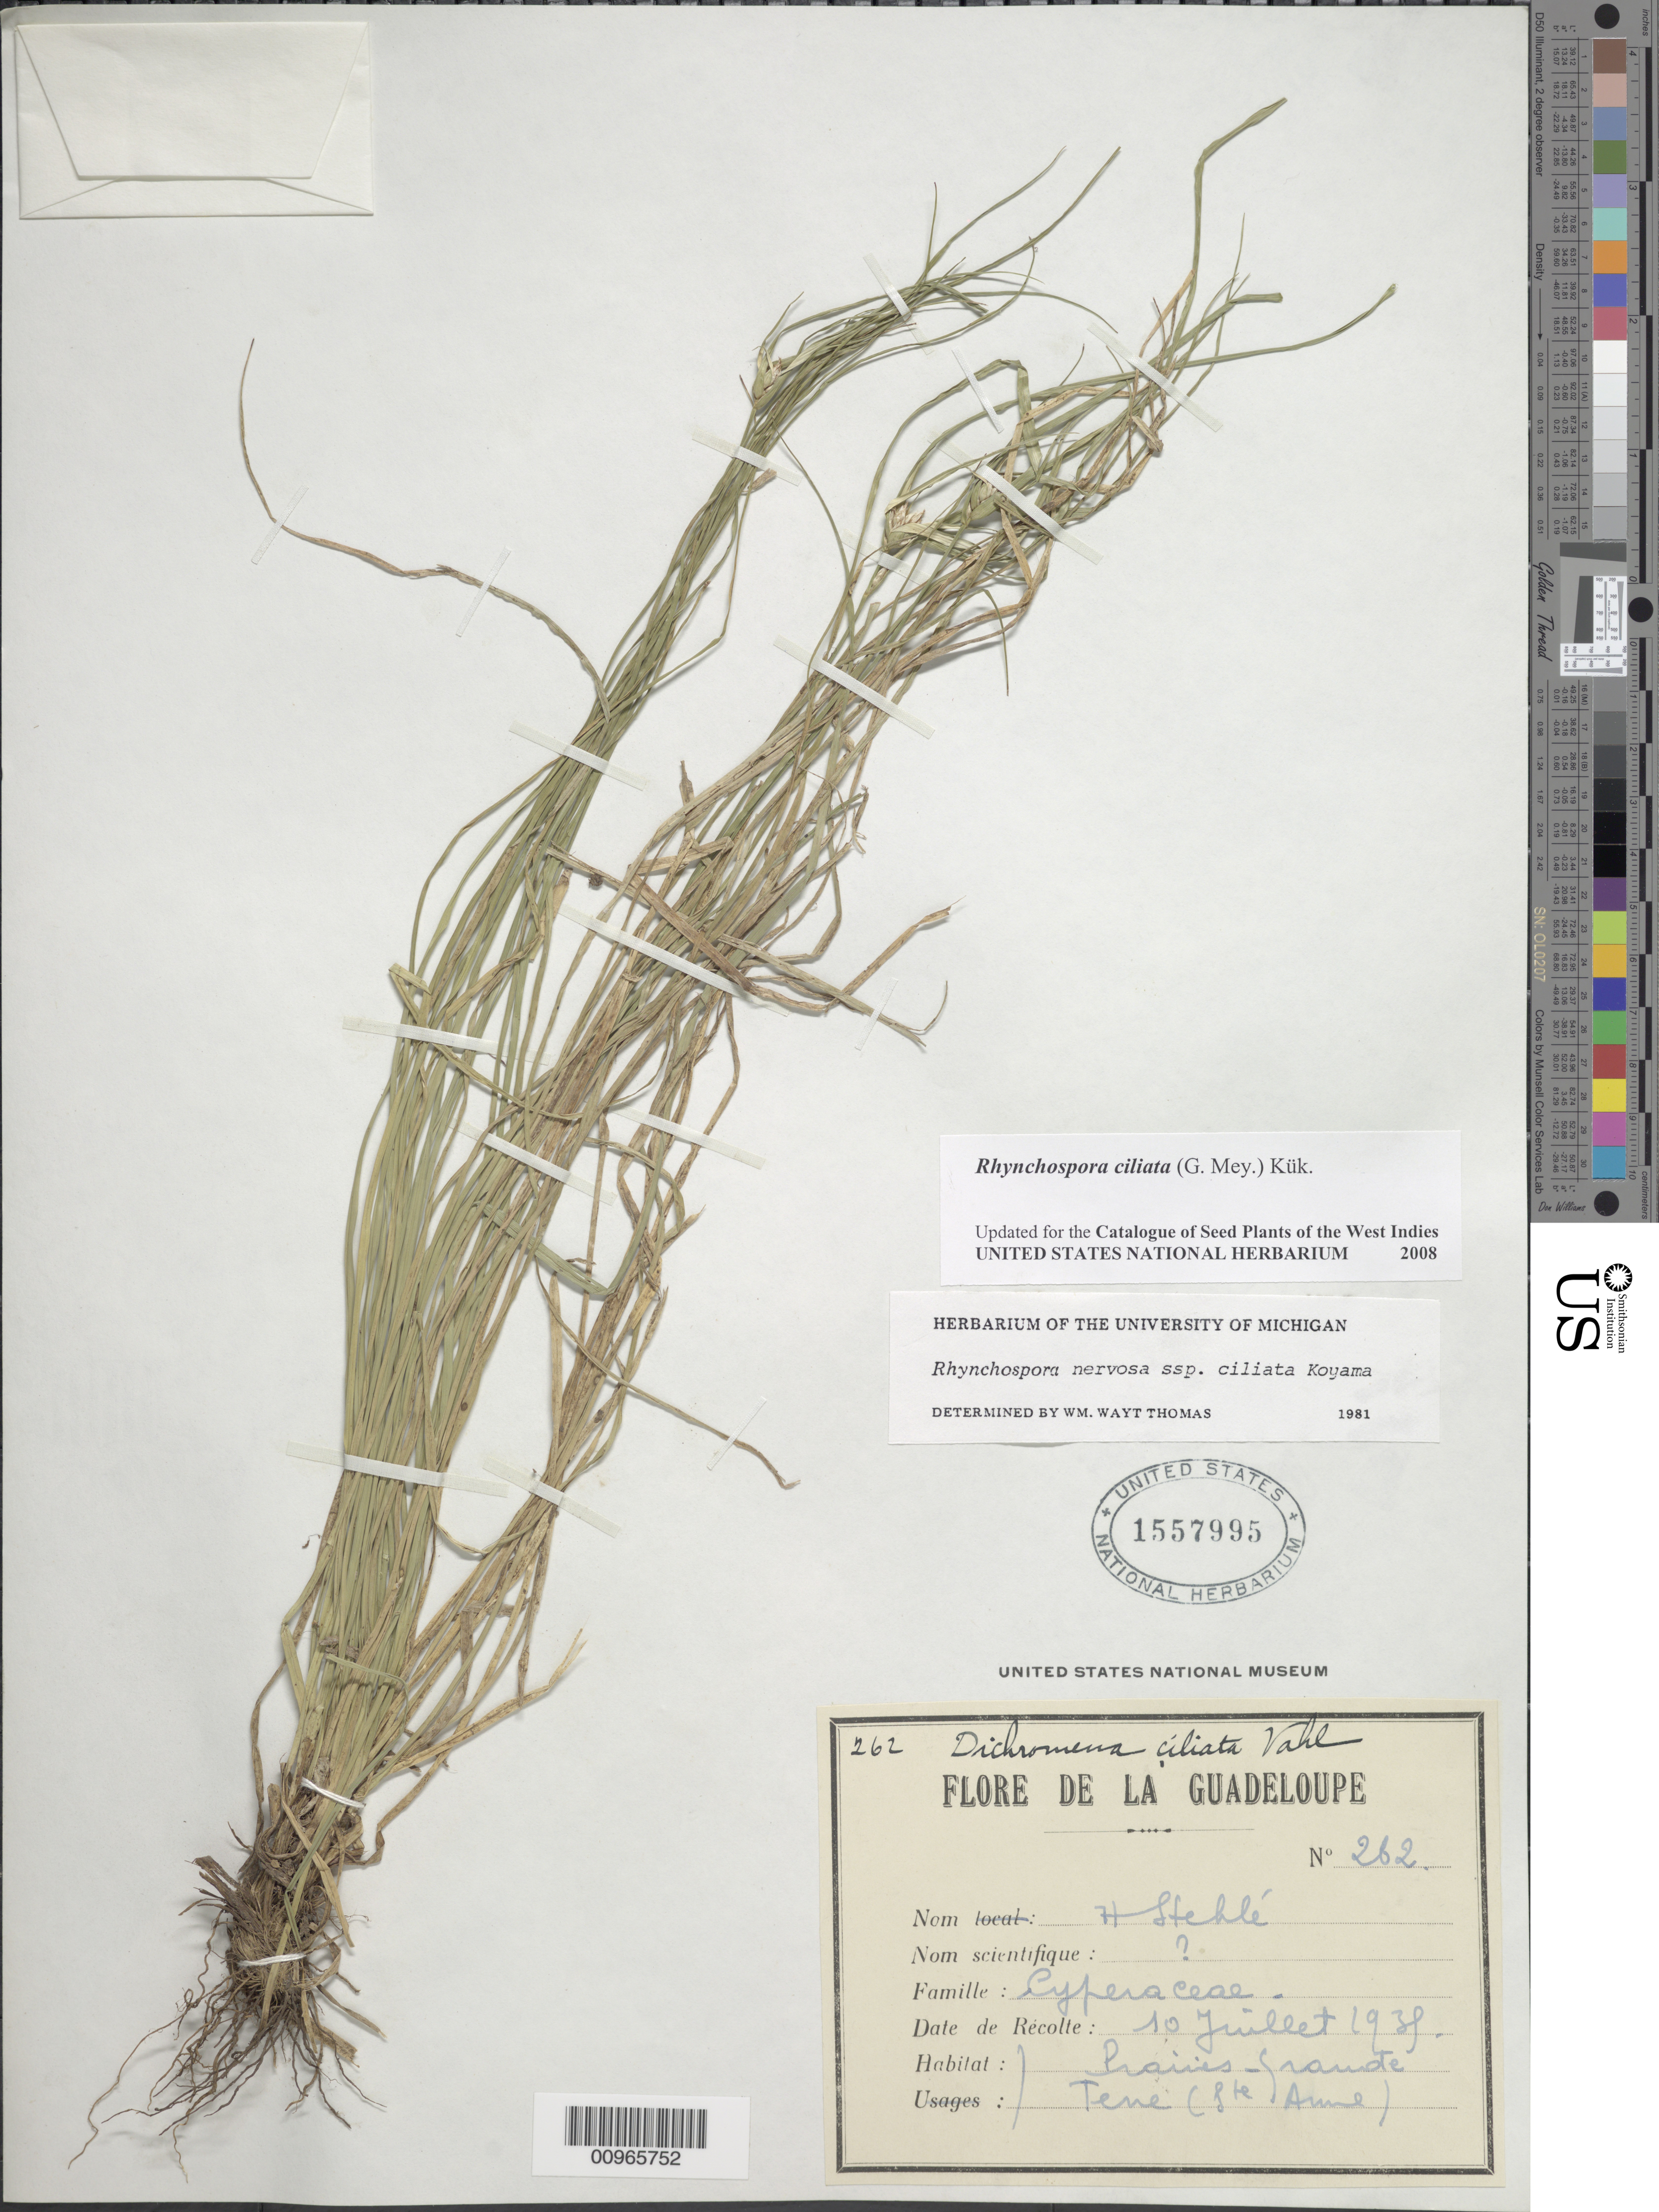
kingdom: Plantae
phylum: Tracheophyta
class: Liliopsida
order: Poales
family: Cyperaceae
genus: Rhynchospora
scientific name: Rhynchospora ciliata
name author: (G. Mey.) Kük.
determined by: Strong, M. T., (US), Smithsonian Institution - National Museum of Natural History (UNITED STATES)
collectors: H. Stehlé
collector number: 262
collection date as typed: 10 Jul 1939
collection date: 1939-07-10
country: Guadeloupe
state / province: St. Anne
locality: Grande Terre, prairies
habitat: Prairies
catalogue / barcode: US 1557995